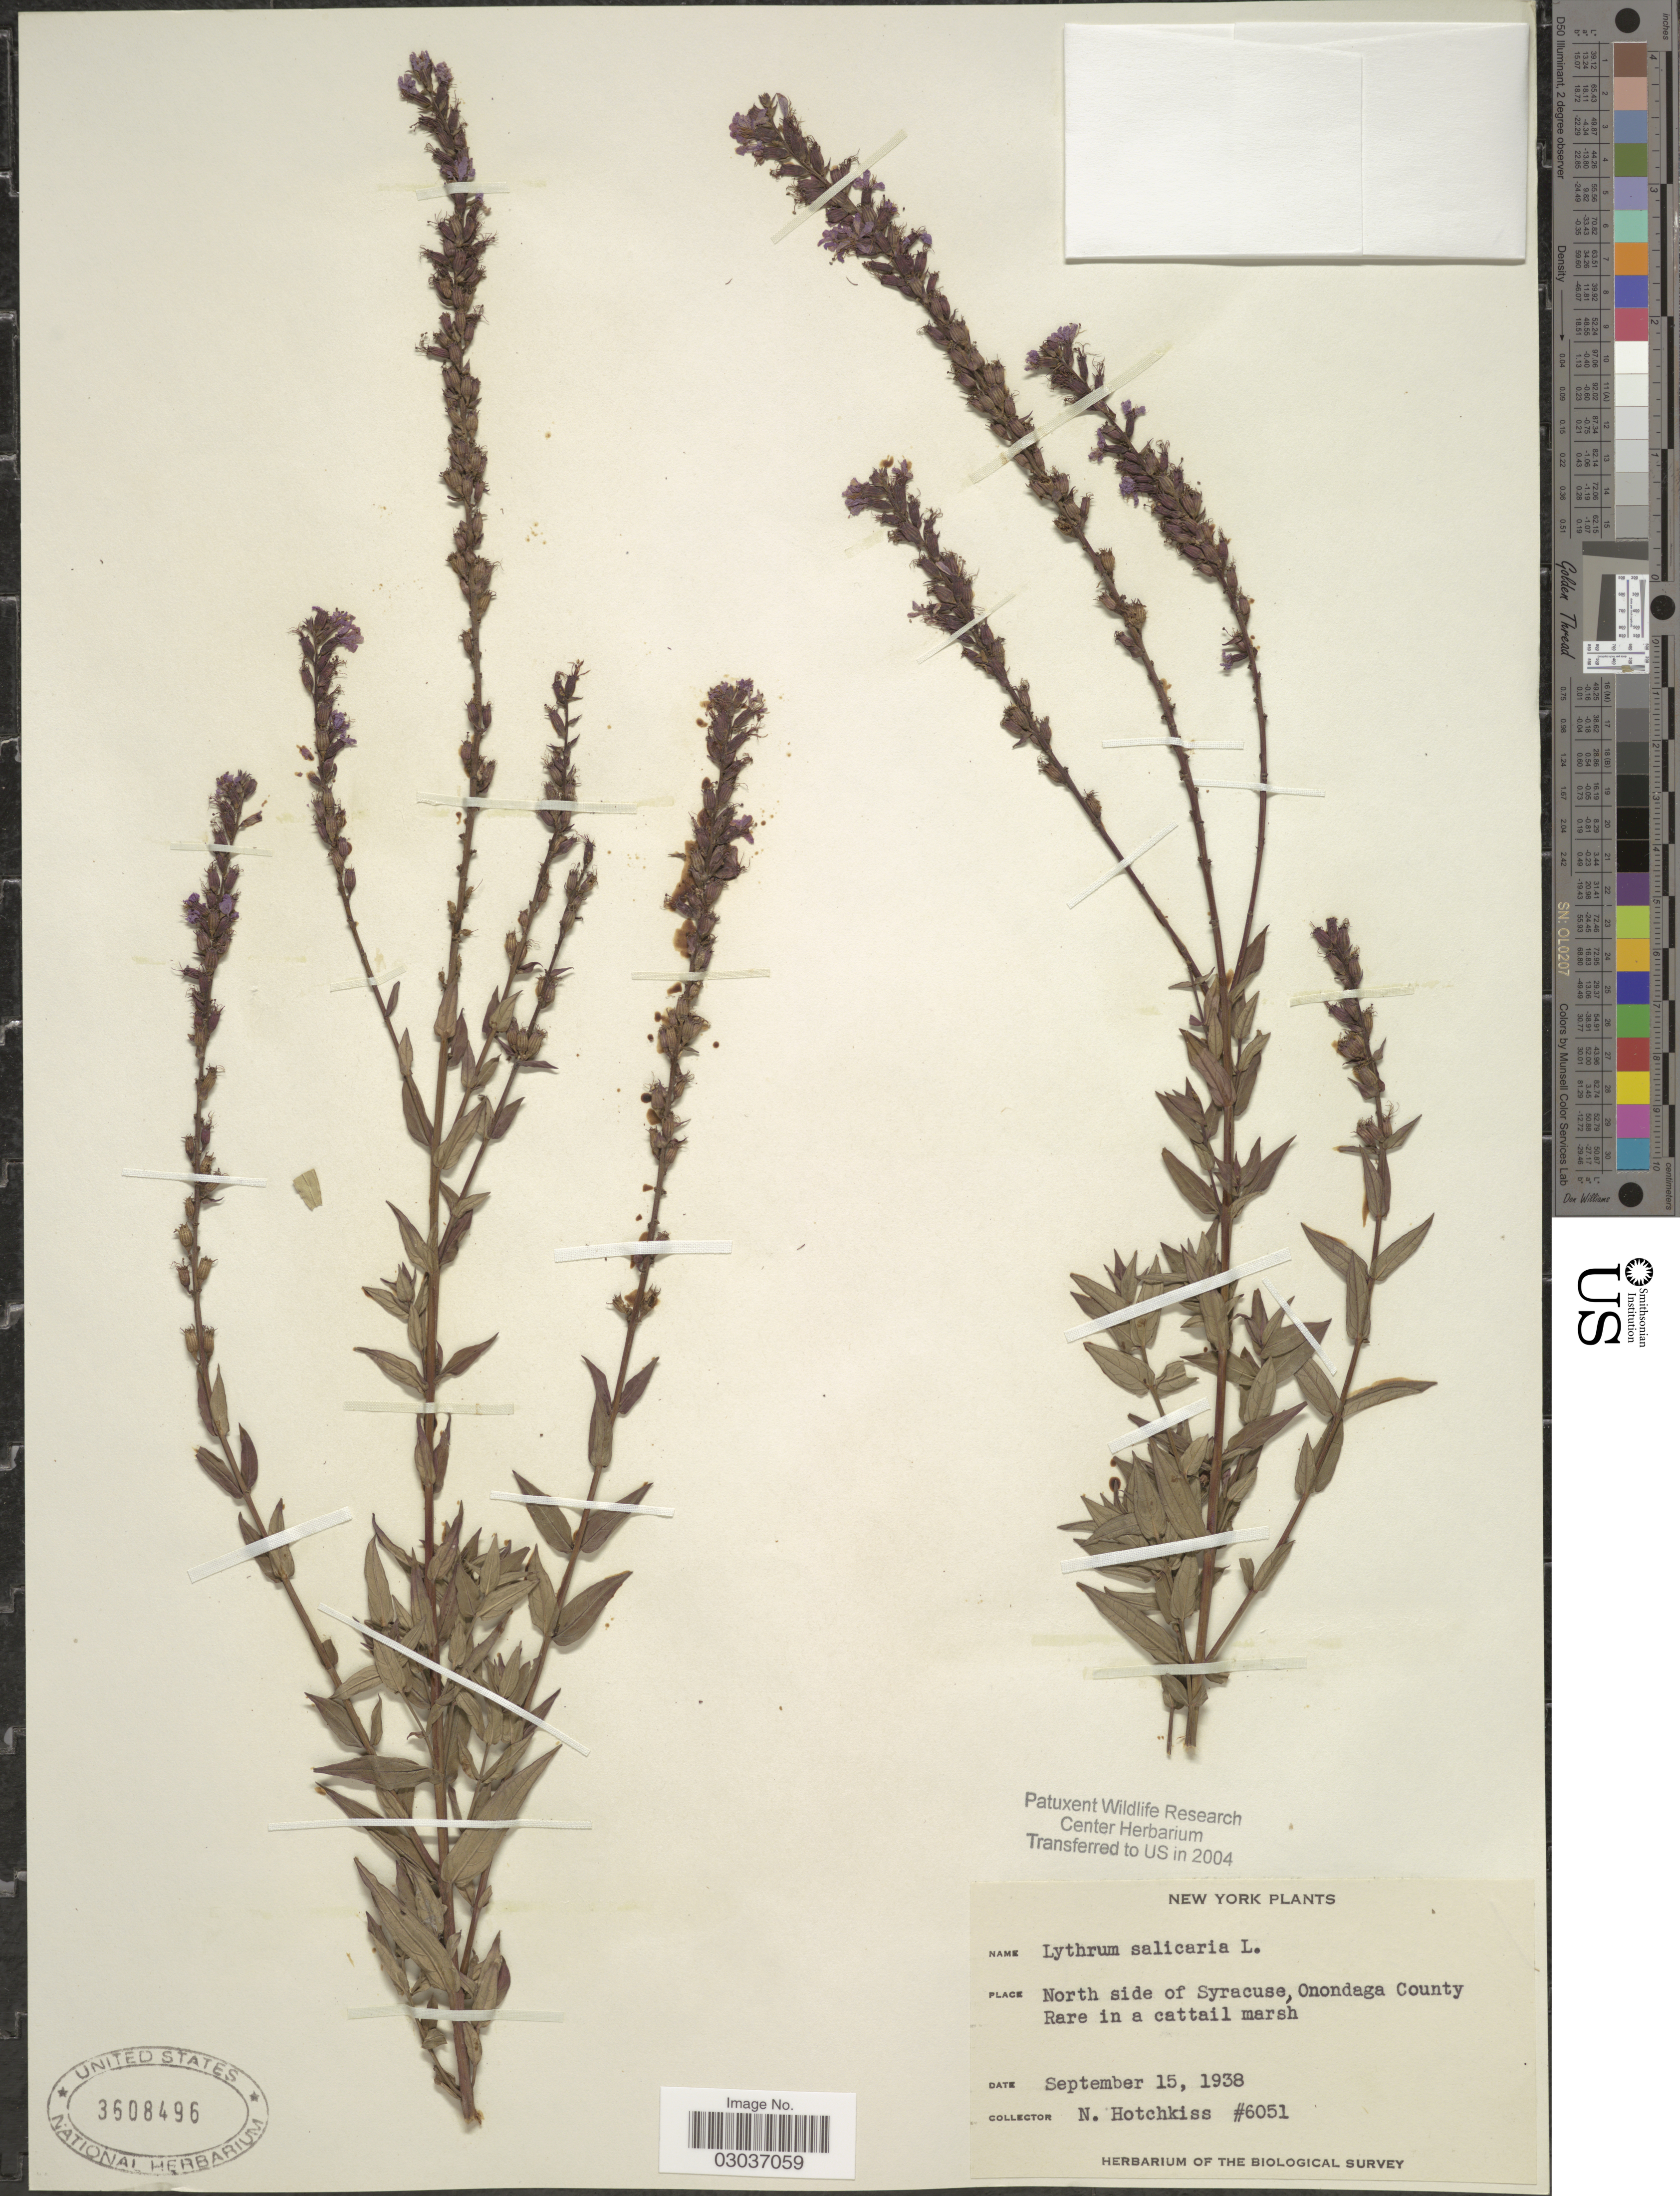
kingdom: Plantae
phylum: Tracheophyta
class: Magnoliopsida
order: Myrtales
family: Lythraceae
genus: Lythrum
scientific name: Lythrum salicaria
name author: L.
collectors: N. Hotchkiss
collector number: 6051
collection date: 1938-09-15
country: United States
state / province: New York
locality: North side of Syracuse, Onondaga County.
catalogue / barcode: US 3608496